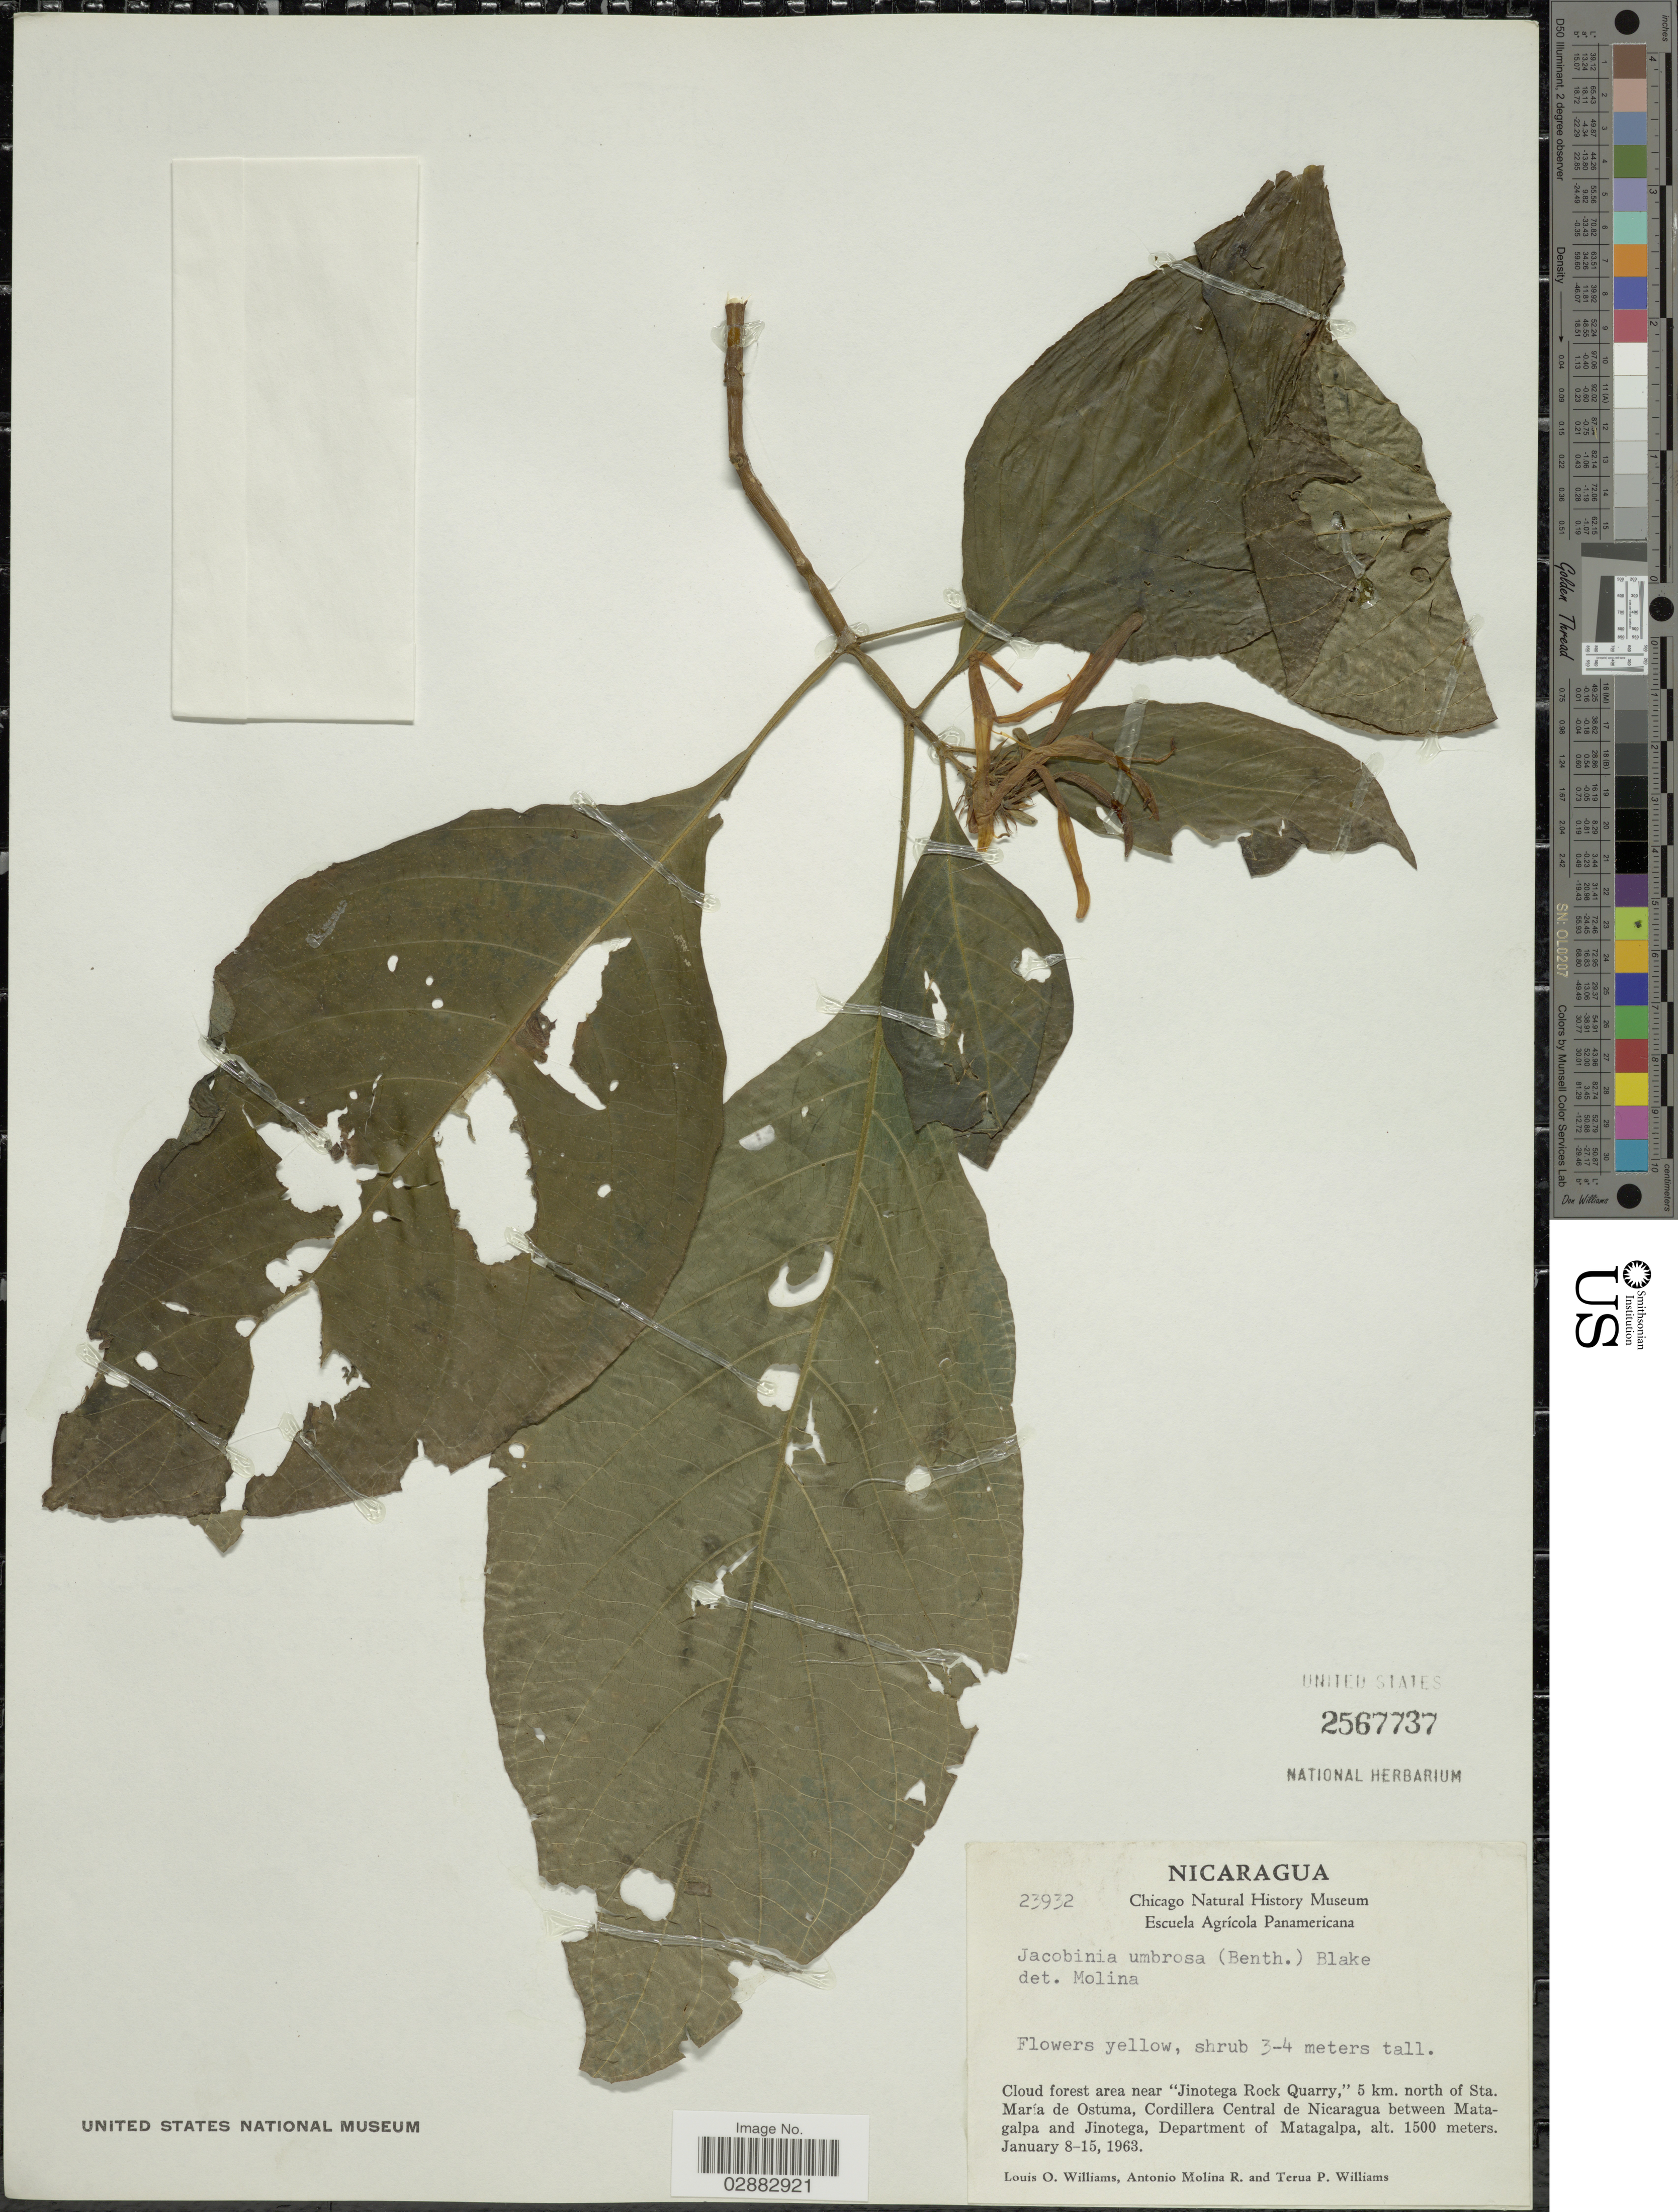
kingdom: Plantae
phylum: Tracheophyta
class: Magnoliopsida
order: Lamiales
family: Acanthaceae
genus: Jacobinia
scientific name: Jacobinia umbrosa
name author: (Benth.) S.F. Blake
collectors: L. O. Williams, A. Molina R. & T. Williams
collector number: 23932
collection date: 1963-01-08/1963-01-15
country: Nicaragua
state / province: Matagalpa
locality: Cloud forest area near "Jinotega Rock Quarry," 5 km. north of Sta. María de Ostuma, Cordillera Central de Nicaragua between Matagalpa and Jinotega, Department of Matagalpa.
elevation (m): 1500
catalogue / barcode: US 2567737